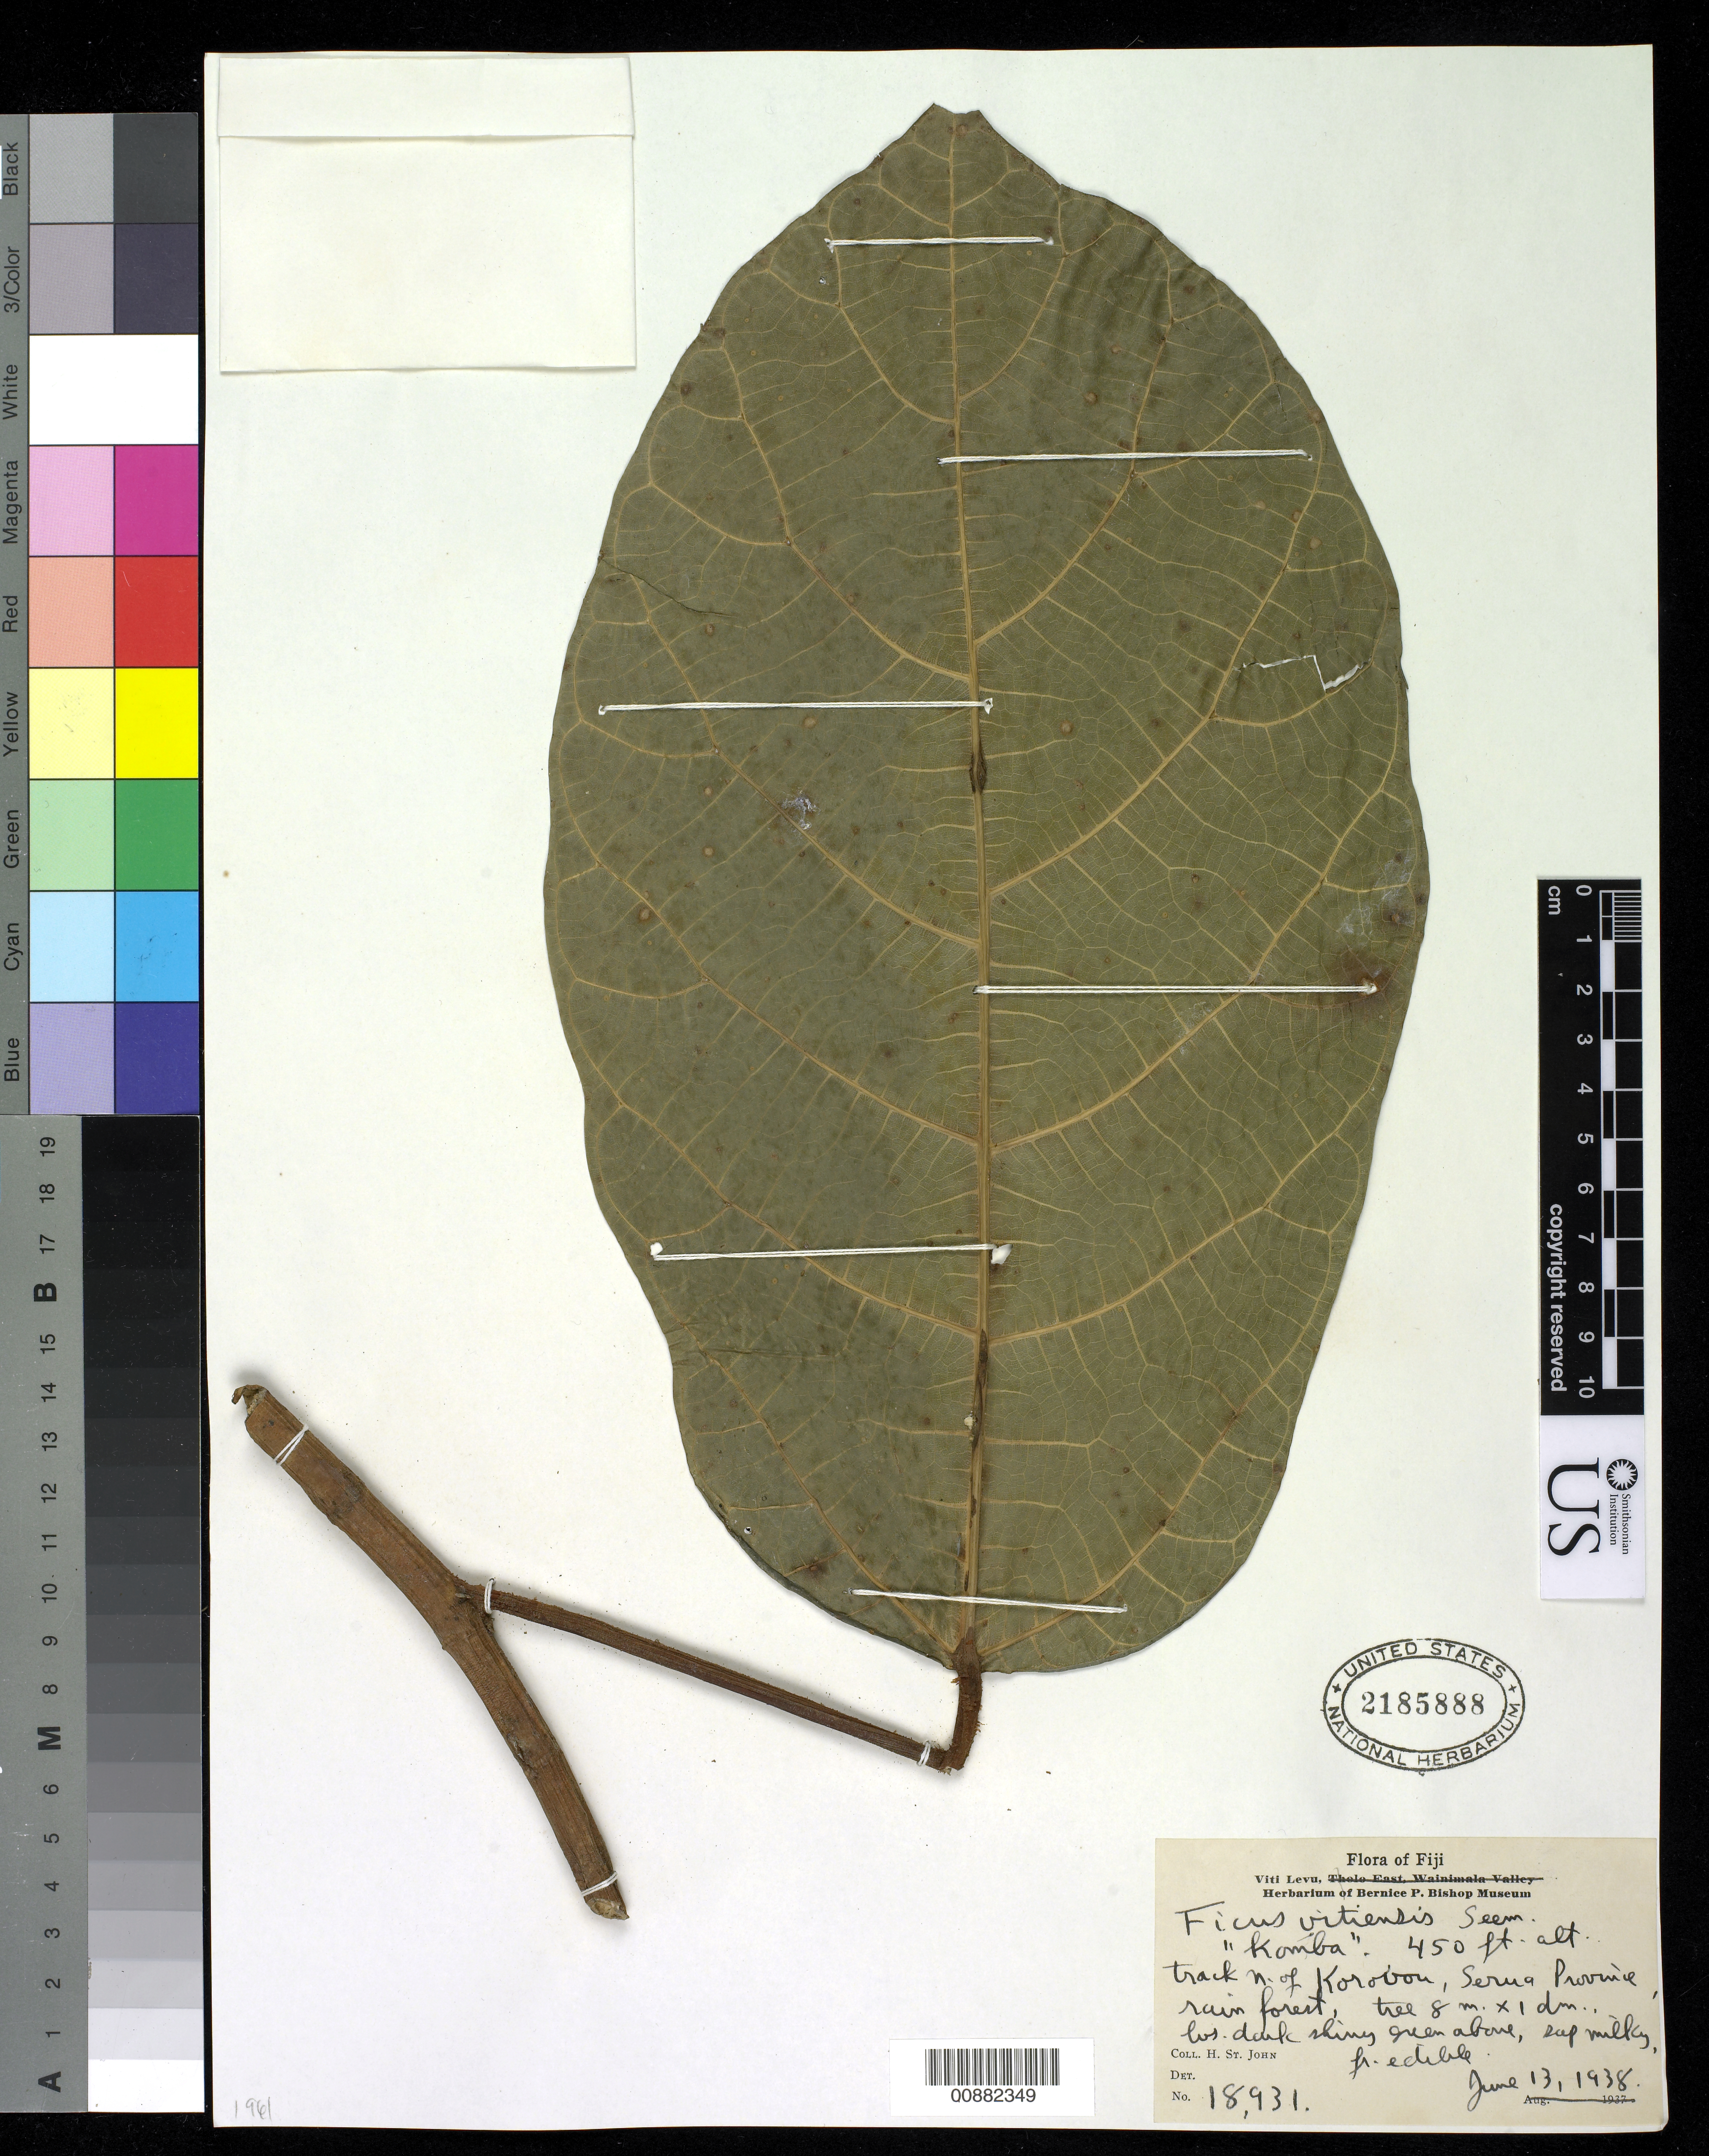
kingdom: Plantae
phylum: Tracheophyta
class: Magnoliopsida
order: Rosales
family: Moraceae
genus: Ficus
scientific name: Ficus vitiensis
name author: Seem.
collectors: H. St. John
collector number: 18931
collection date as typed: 13 Jun 1938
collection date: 1938-06-13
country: Fiji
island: Vanua Levu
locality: Track N of Korobou, Serua Province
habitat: Rain Forest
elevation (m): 137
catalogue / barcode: US 2185888